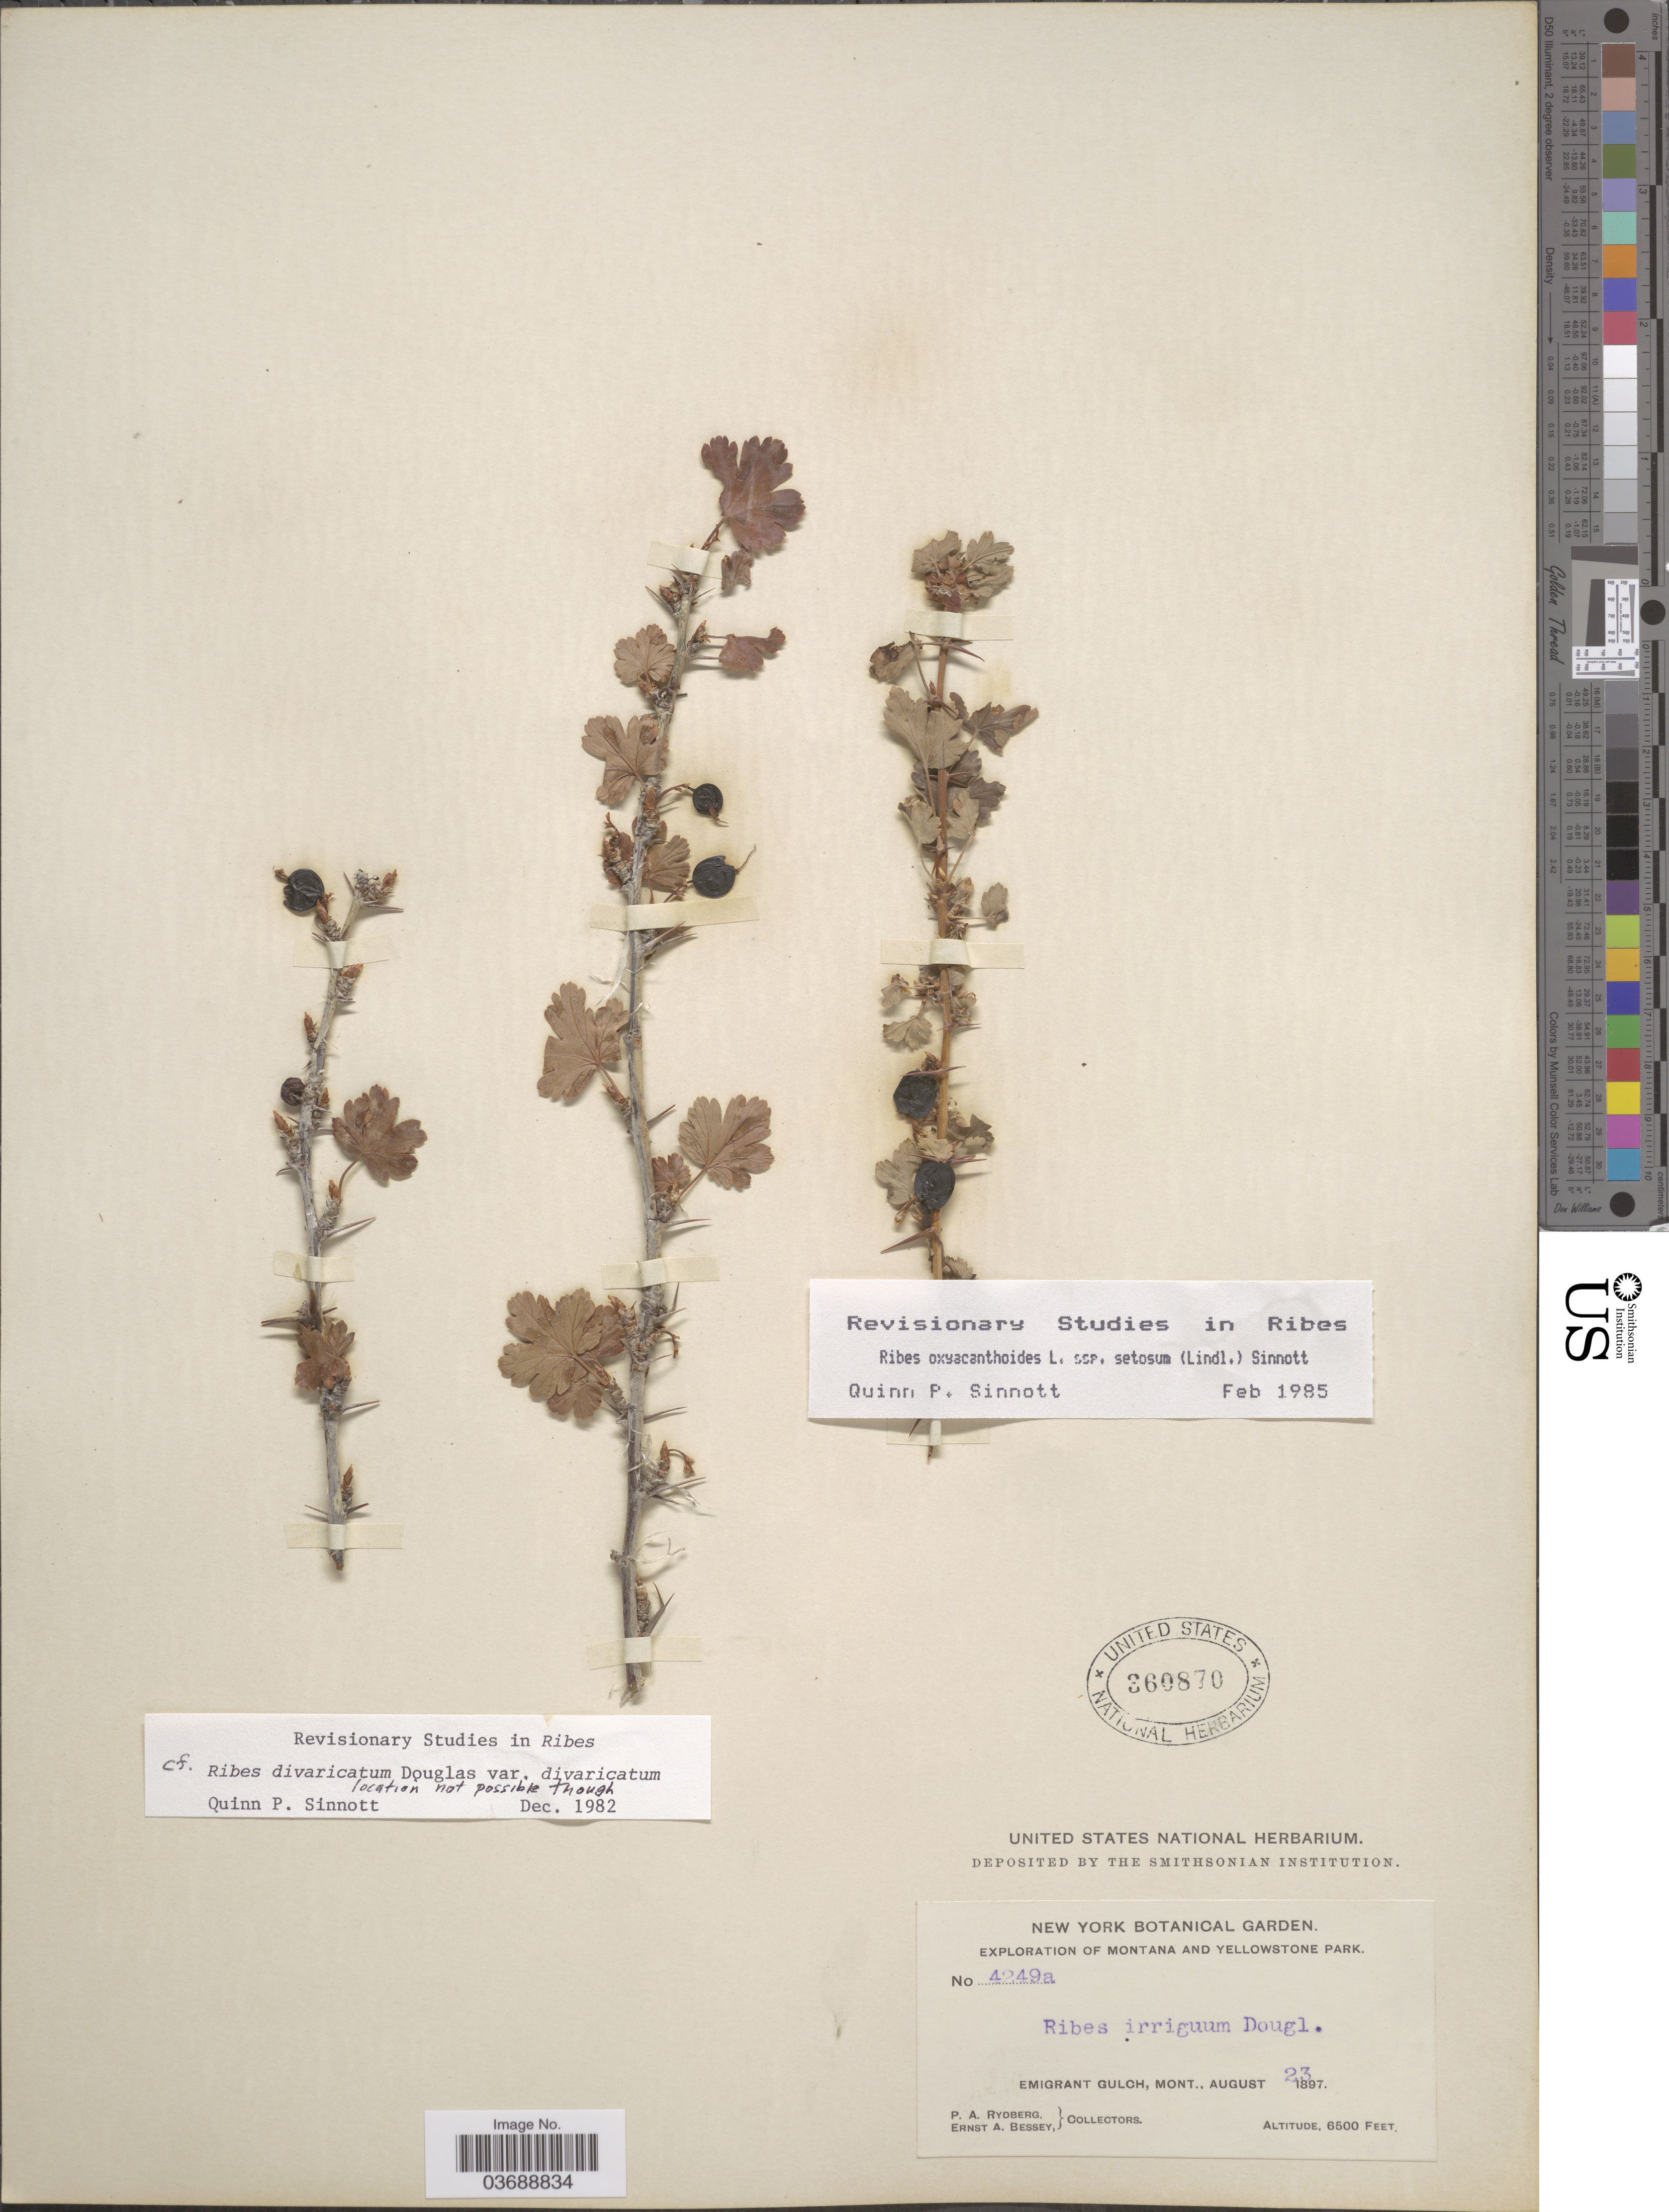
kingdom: Plantae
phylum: Tracheophyta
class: Magnoliopsida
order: Saxifragales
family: Grossulariaceae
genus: Ribes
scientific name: Ribes oxyacanthoides subsp. setosum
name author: (Lindl.) Q.P. Sinnott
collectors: P. A. Rydberg & E. A. Bessey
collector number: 4249a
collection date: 1897-08-23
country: United States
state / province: Montana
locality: Montana and Yellowstone Park. Emigrant Gulch.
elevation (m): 1981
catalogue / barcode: US 360870